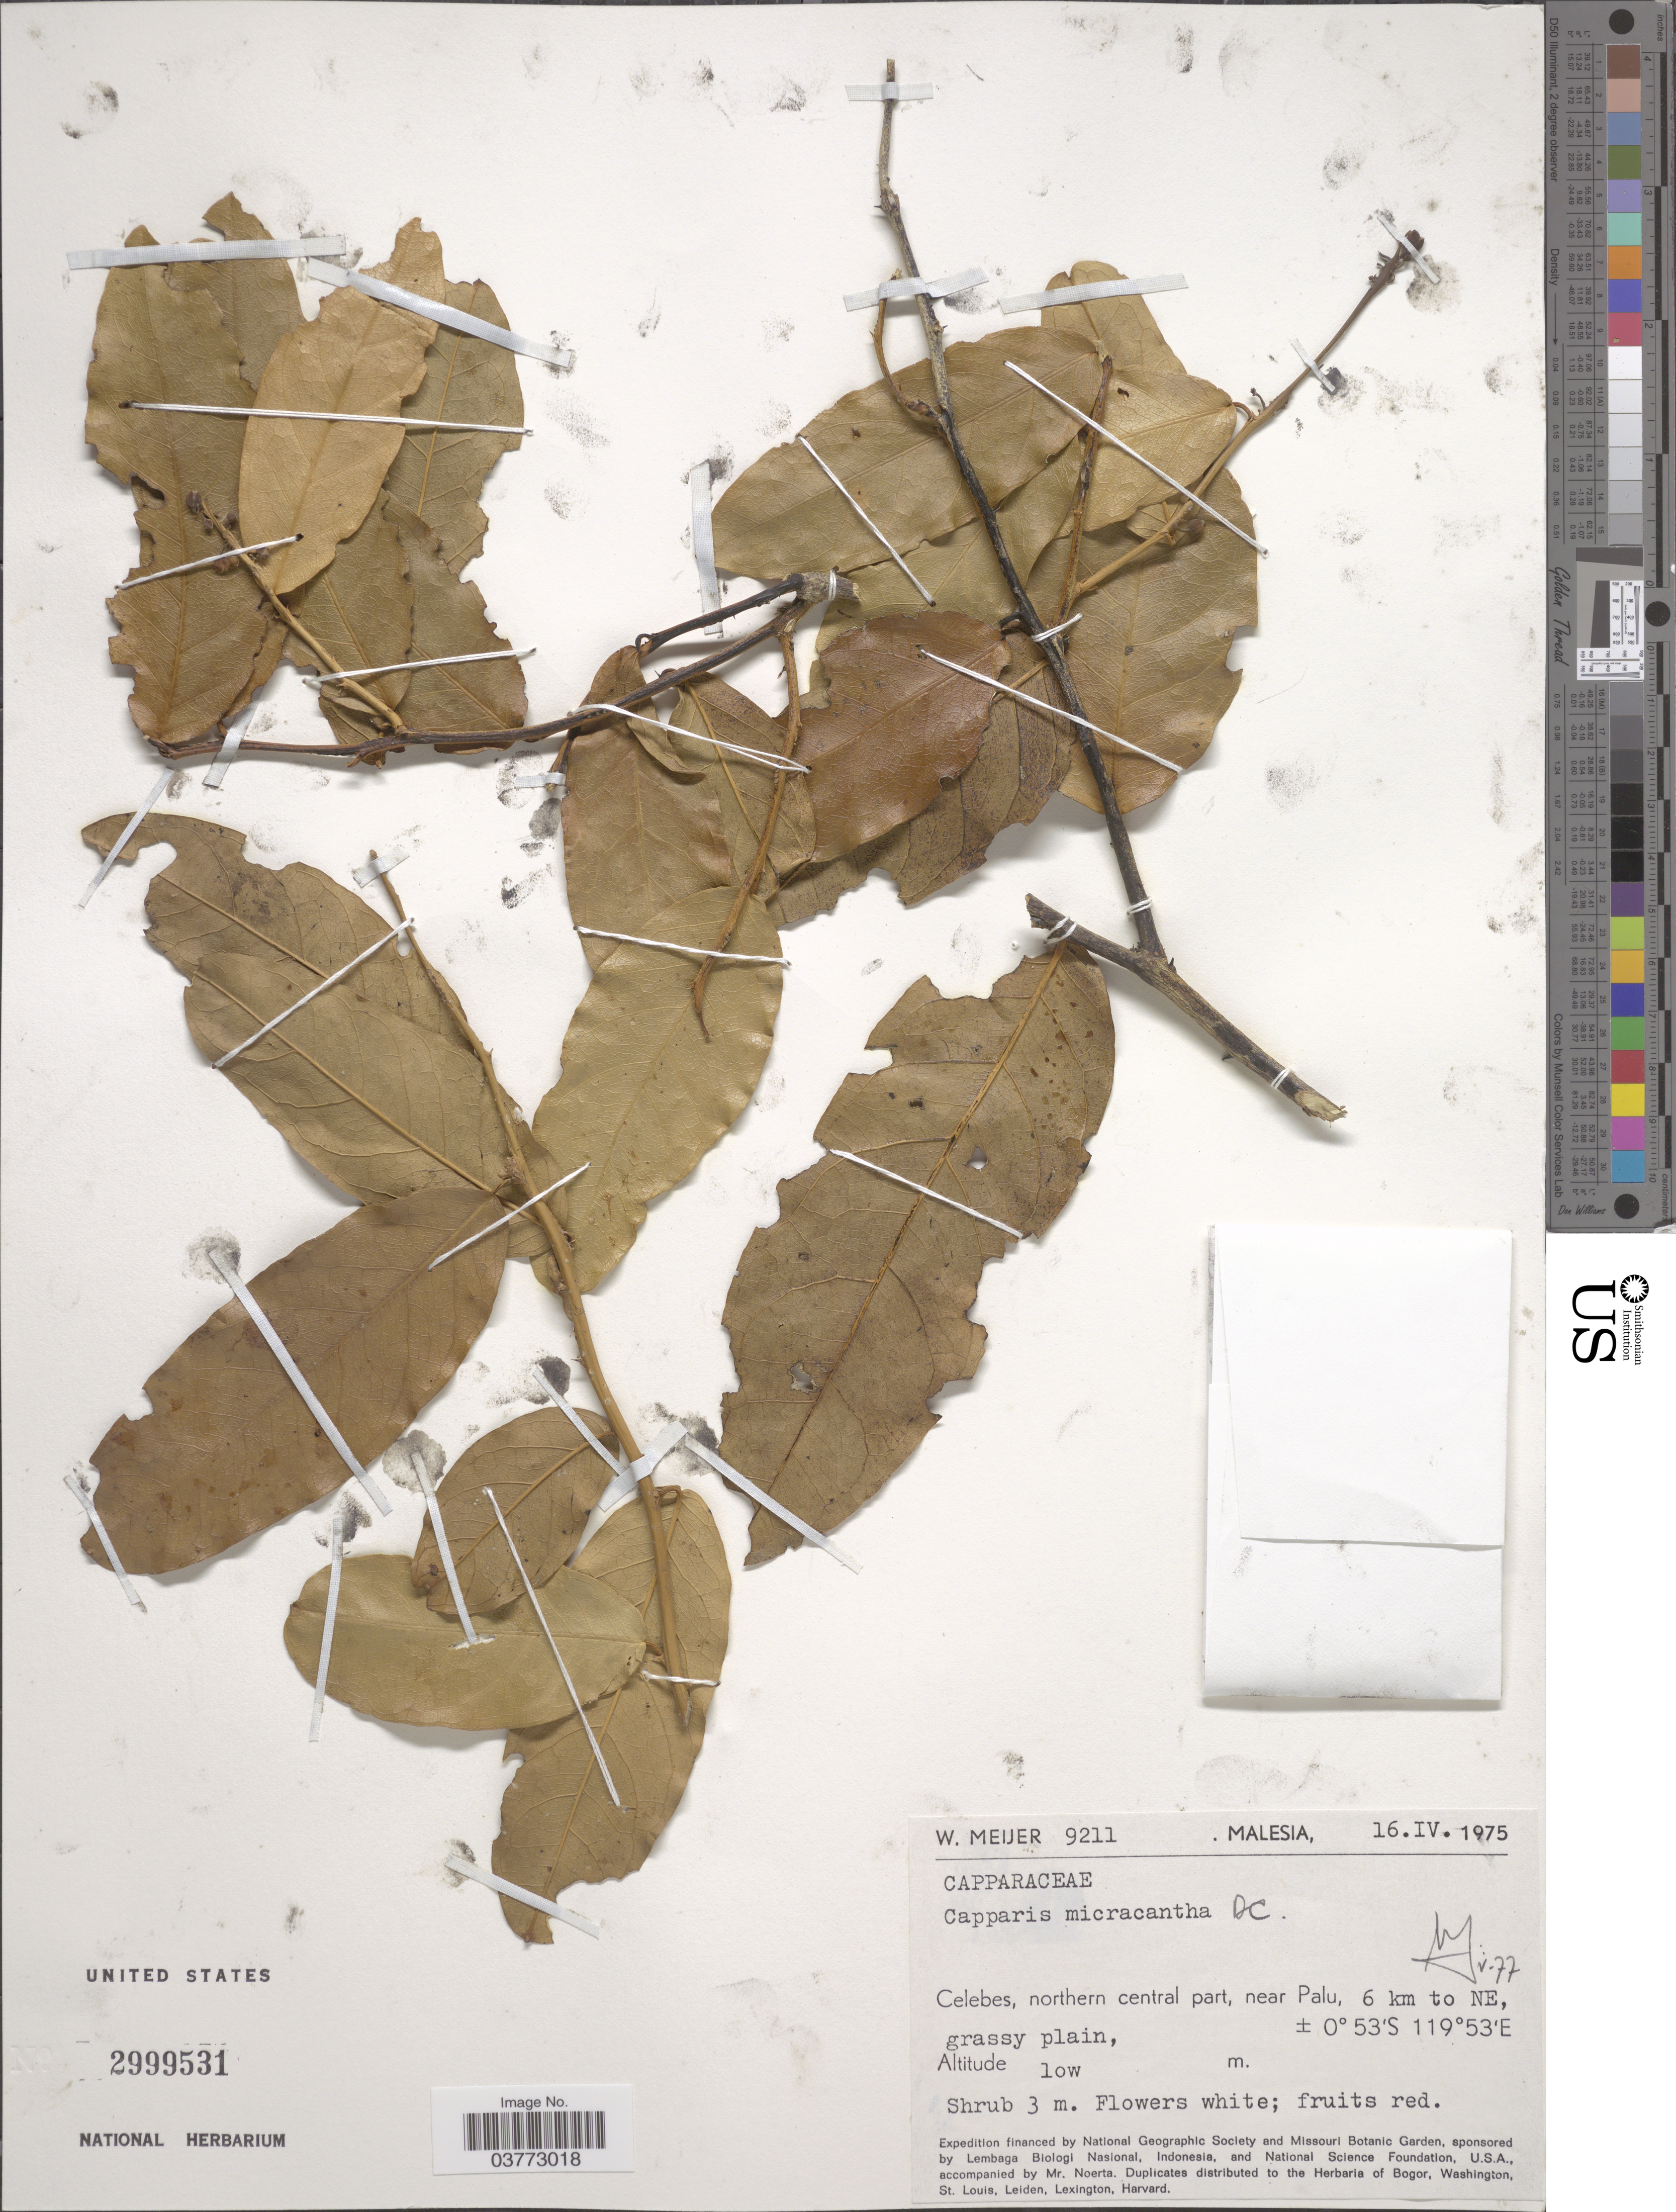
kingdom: Plantae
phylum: Tracheophyta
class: Magnoliopsida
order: Brassicales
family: Capparaceae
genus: Capparis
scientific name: Capparis micracantha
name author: DC.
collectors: W. Meijer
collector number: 9211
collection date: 1975-04-16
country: Malaysia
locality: Celebes, northern central part, near Palu, 6 km to NE.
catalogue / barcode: US 2999531